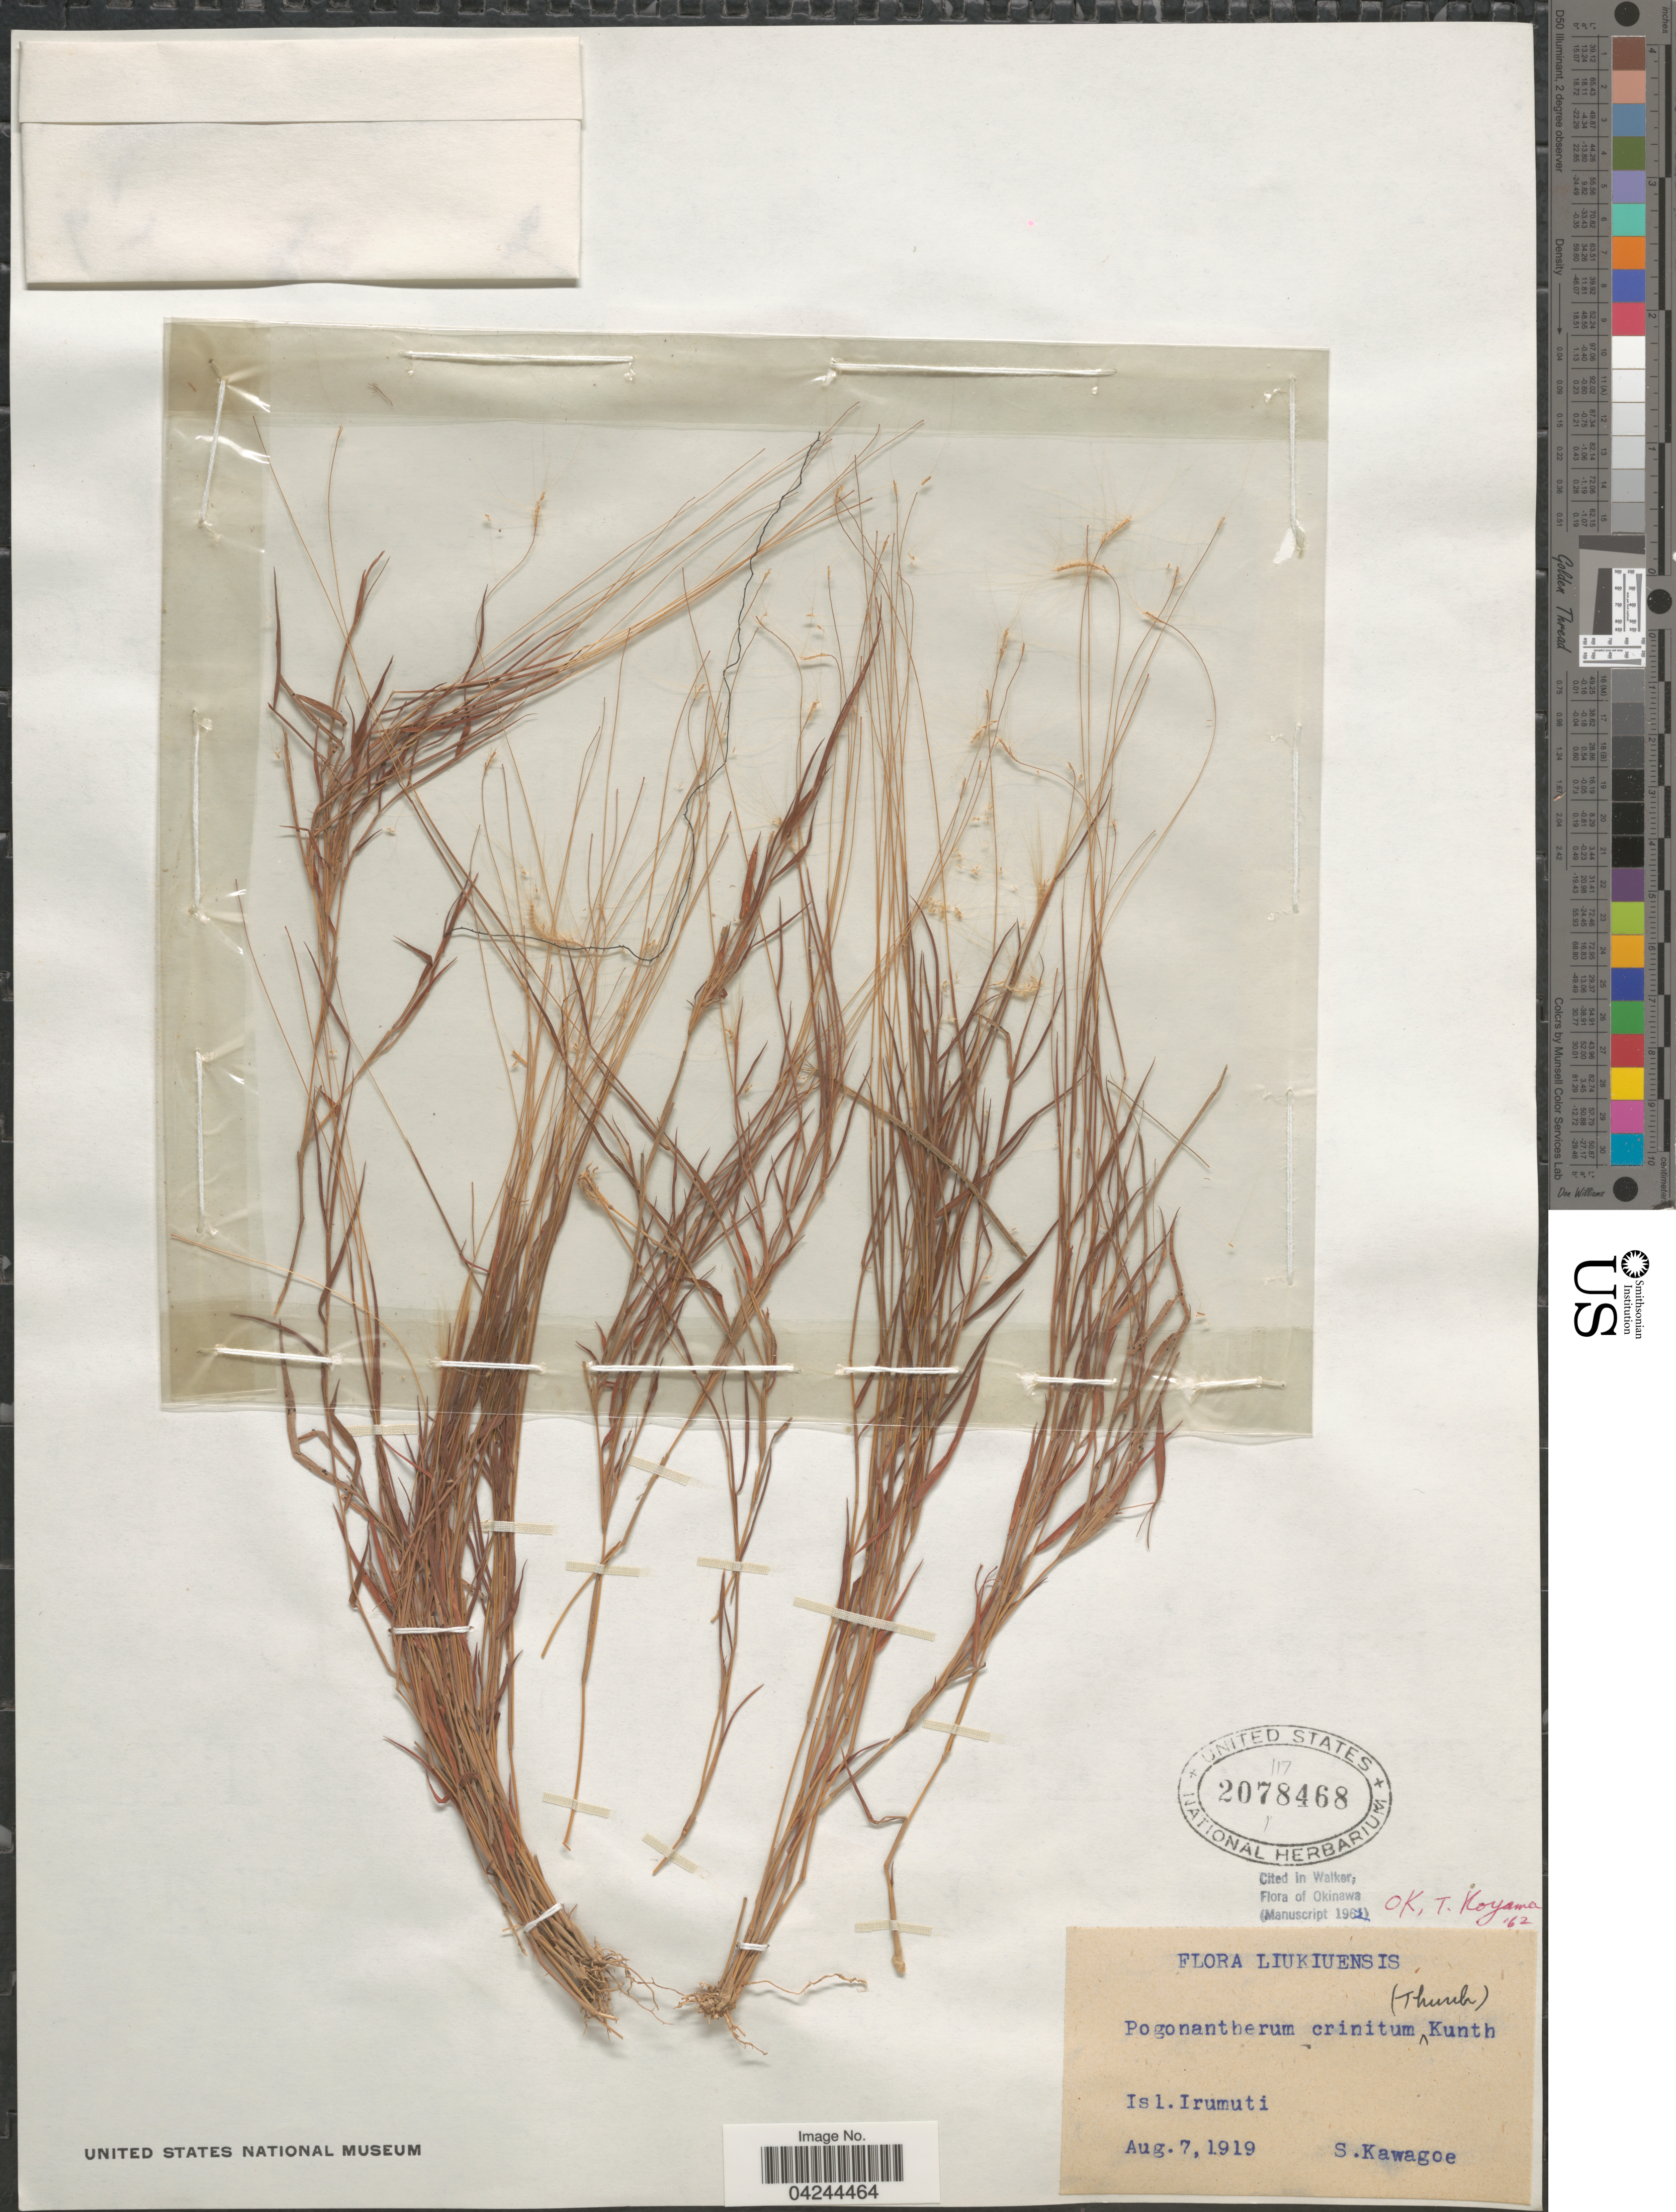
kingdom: Plantae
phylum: Tracheophyta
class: Liliopsida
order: Poales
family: Poaceae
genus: Pogonatherum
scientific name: Pogonatherum crinitum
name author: (Thunb.) Kunth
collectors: S. Kawagoe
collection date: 1919-08-07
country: Japan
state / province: Okinawa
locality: Liukiuensis. Isl. Irumuti.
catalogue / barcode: US 2078468